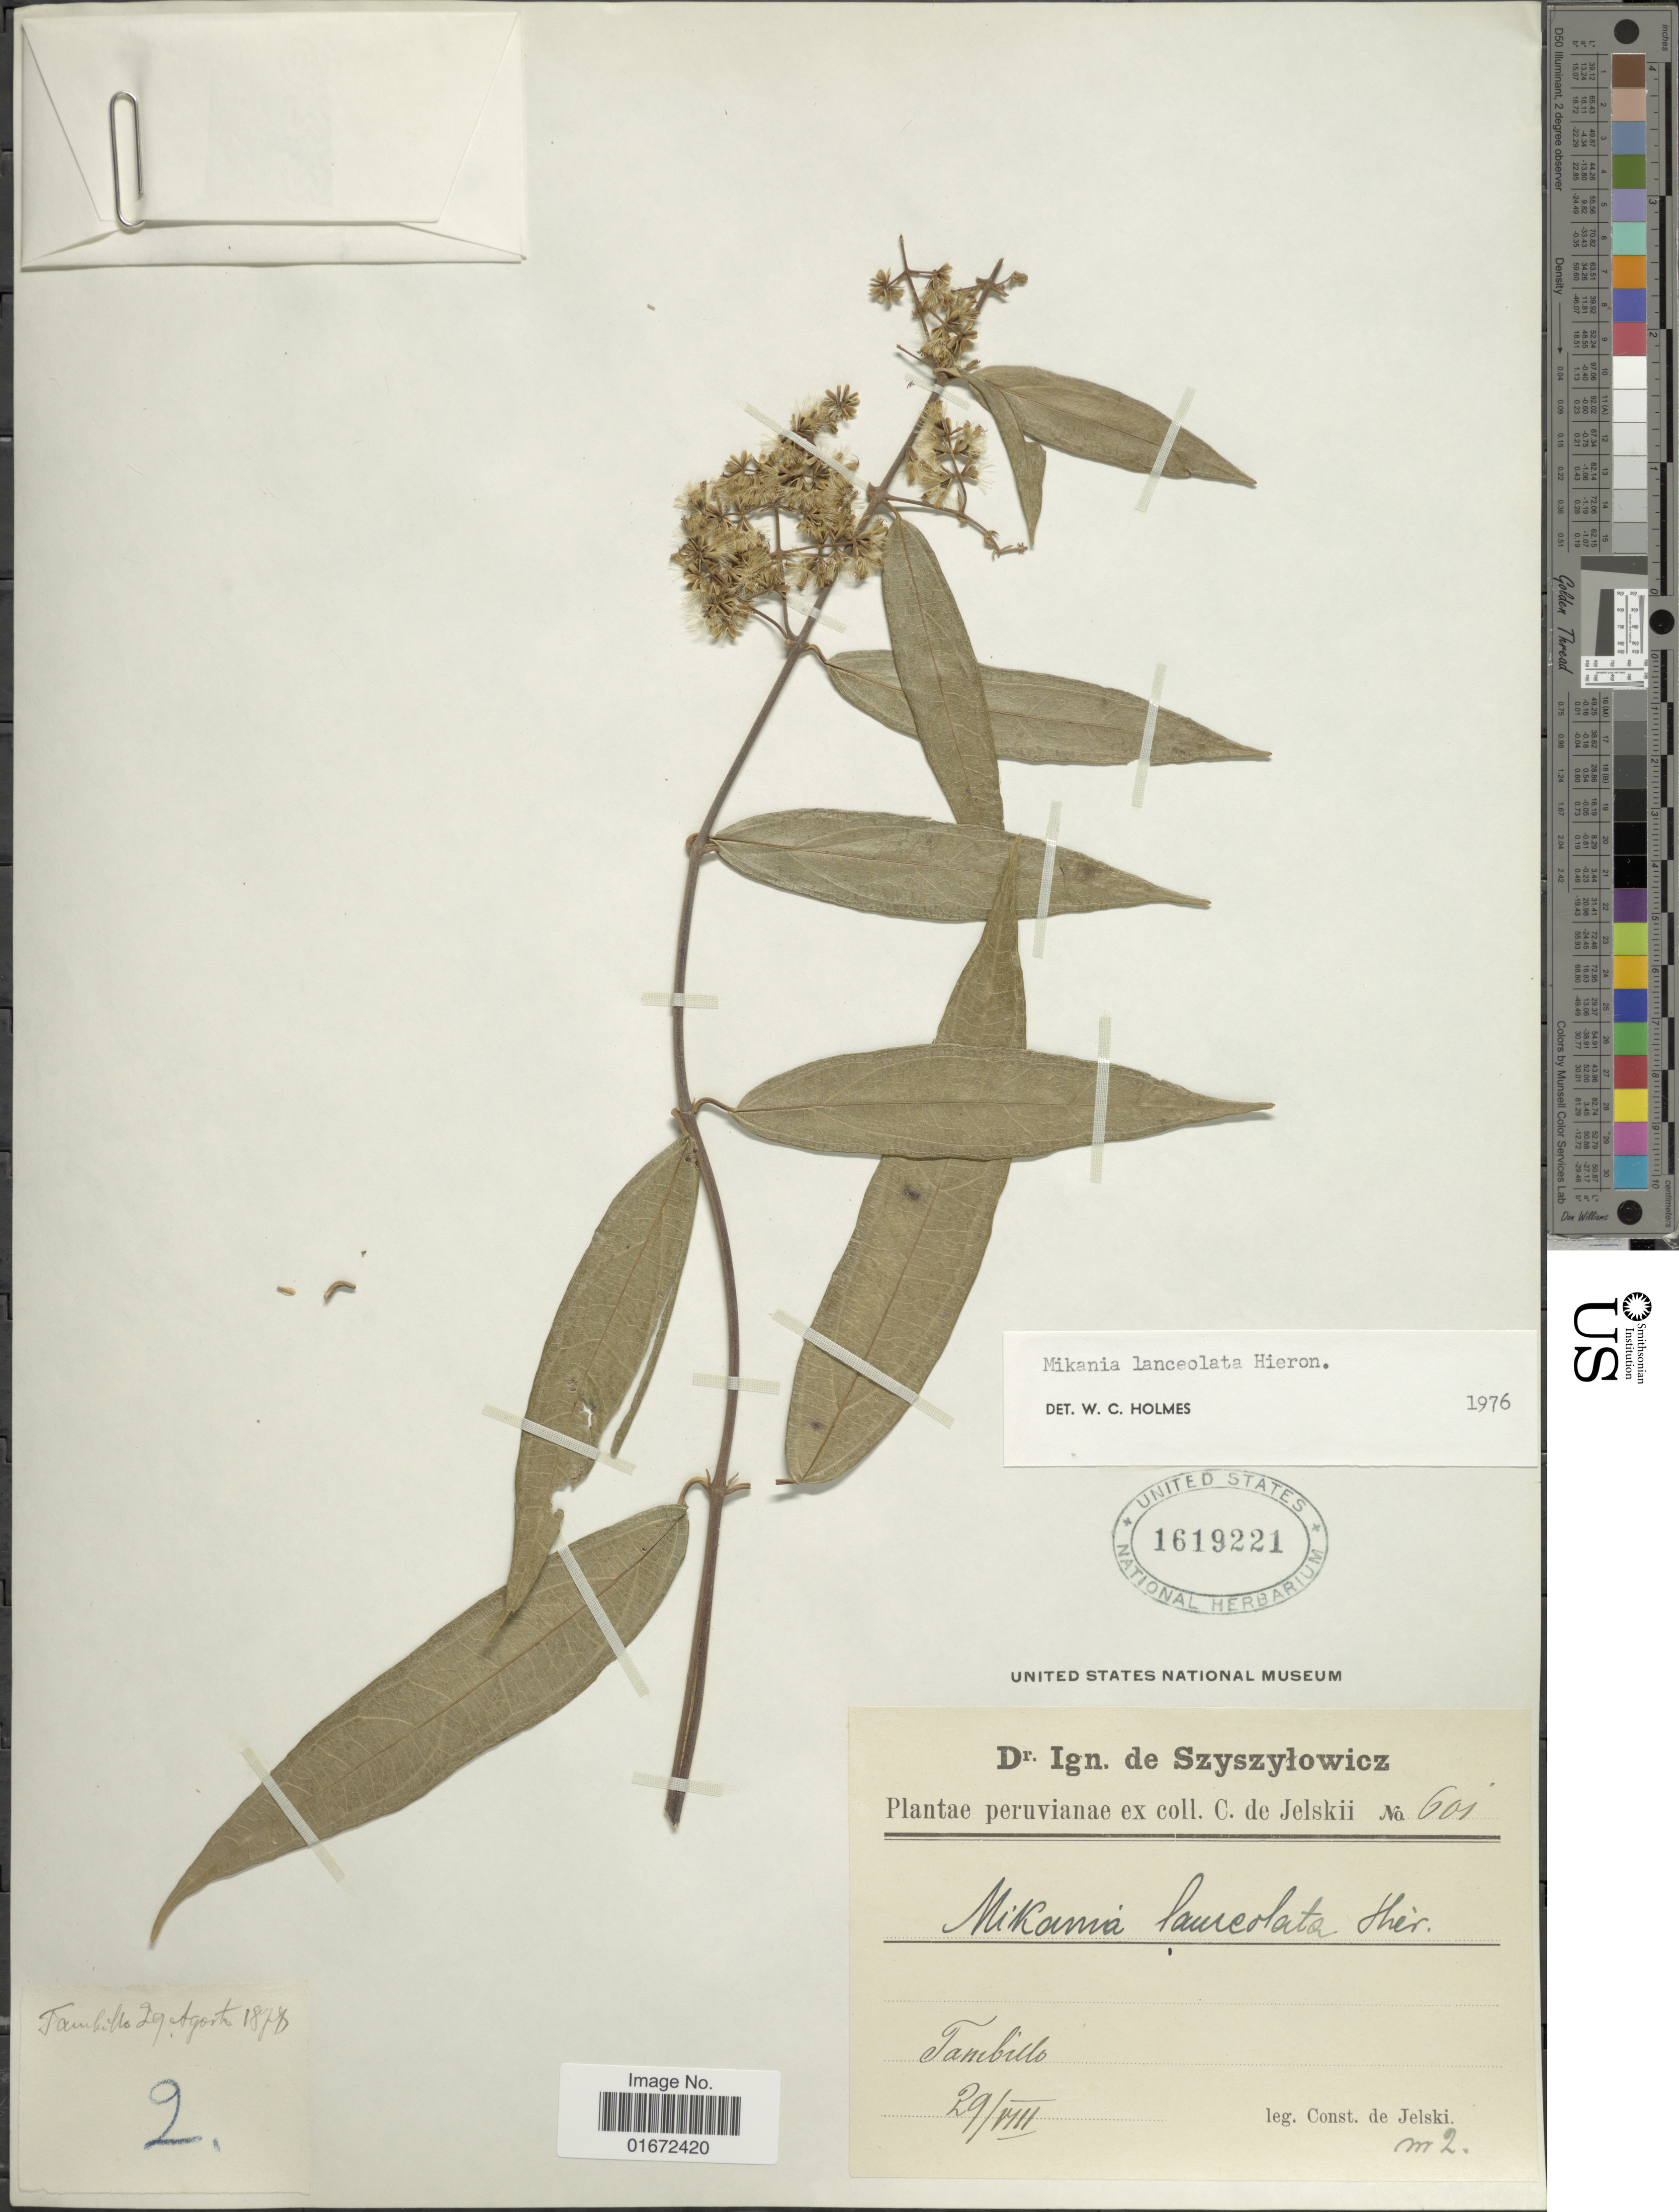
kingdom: Plantae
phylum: Tracheophyta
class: Magnoliopsida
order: Asterales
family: Asteraceae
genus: Mikania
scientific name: Mikania lanceolata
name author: Hieron. in Sodiro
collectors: C. von Jelski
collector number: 601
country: Peru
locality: Tambillo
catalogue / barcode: US 1619221